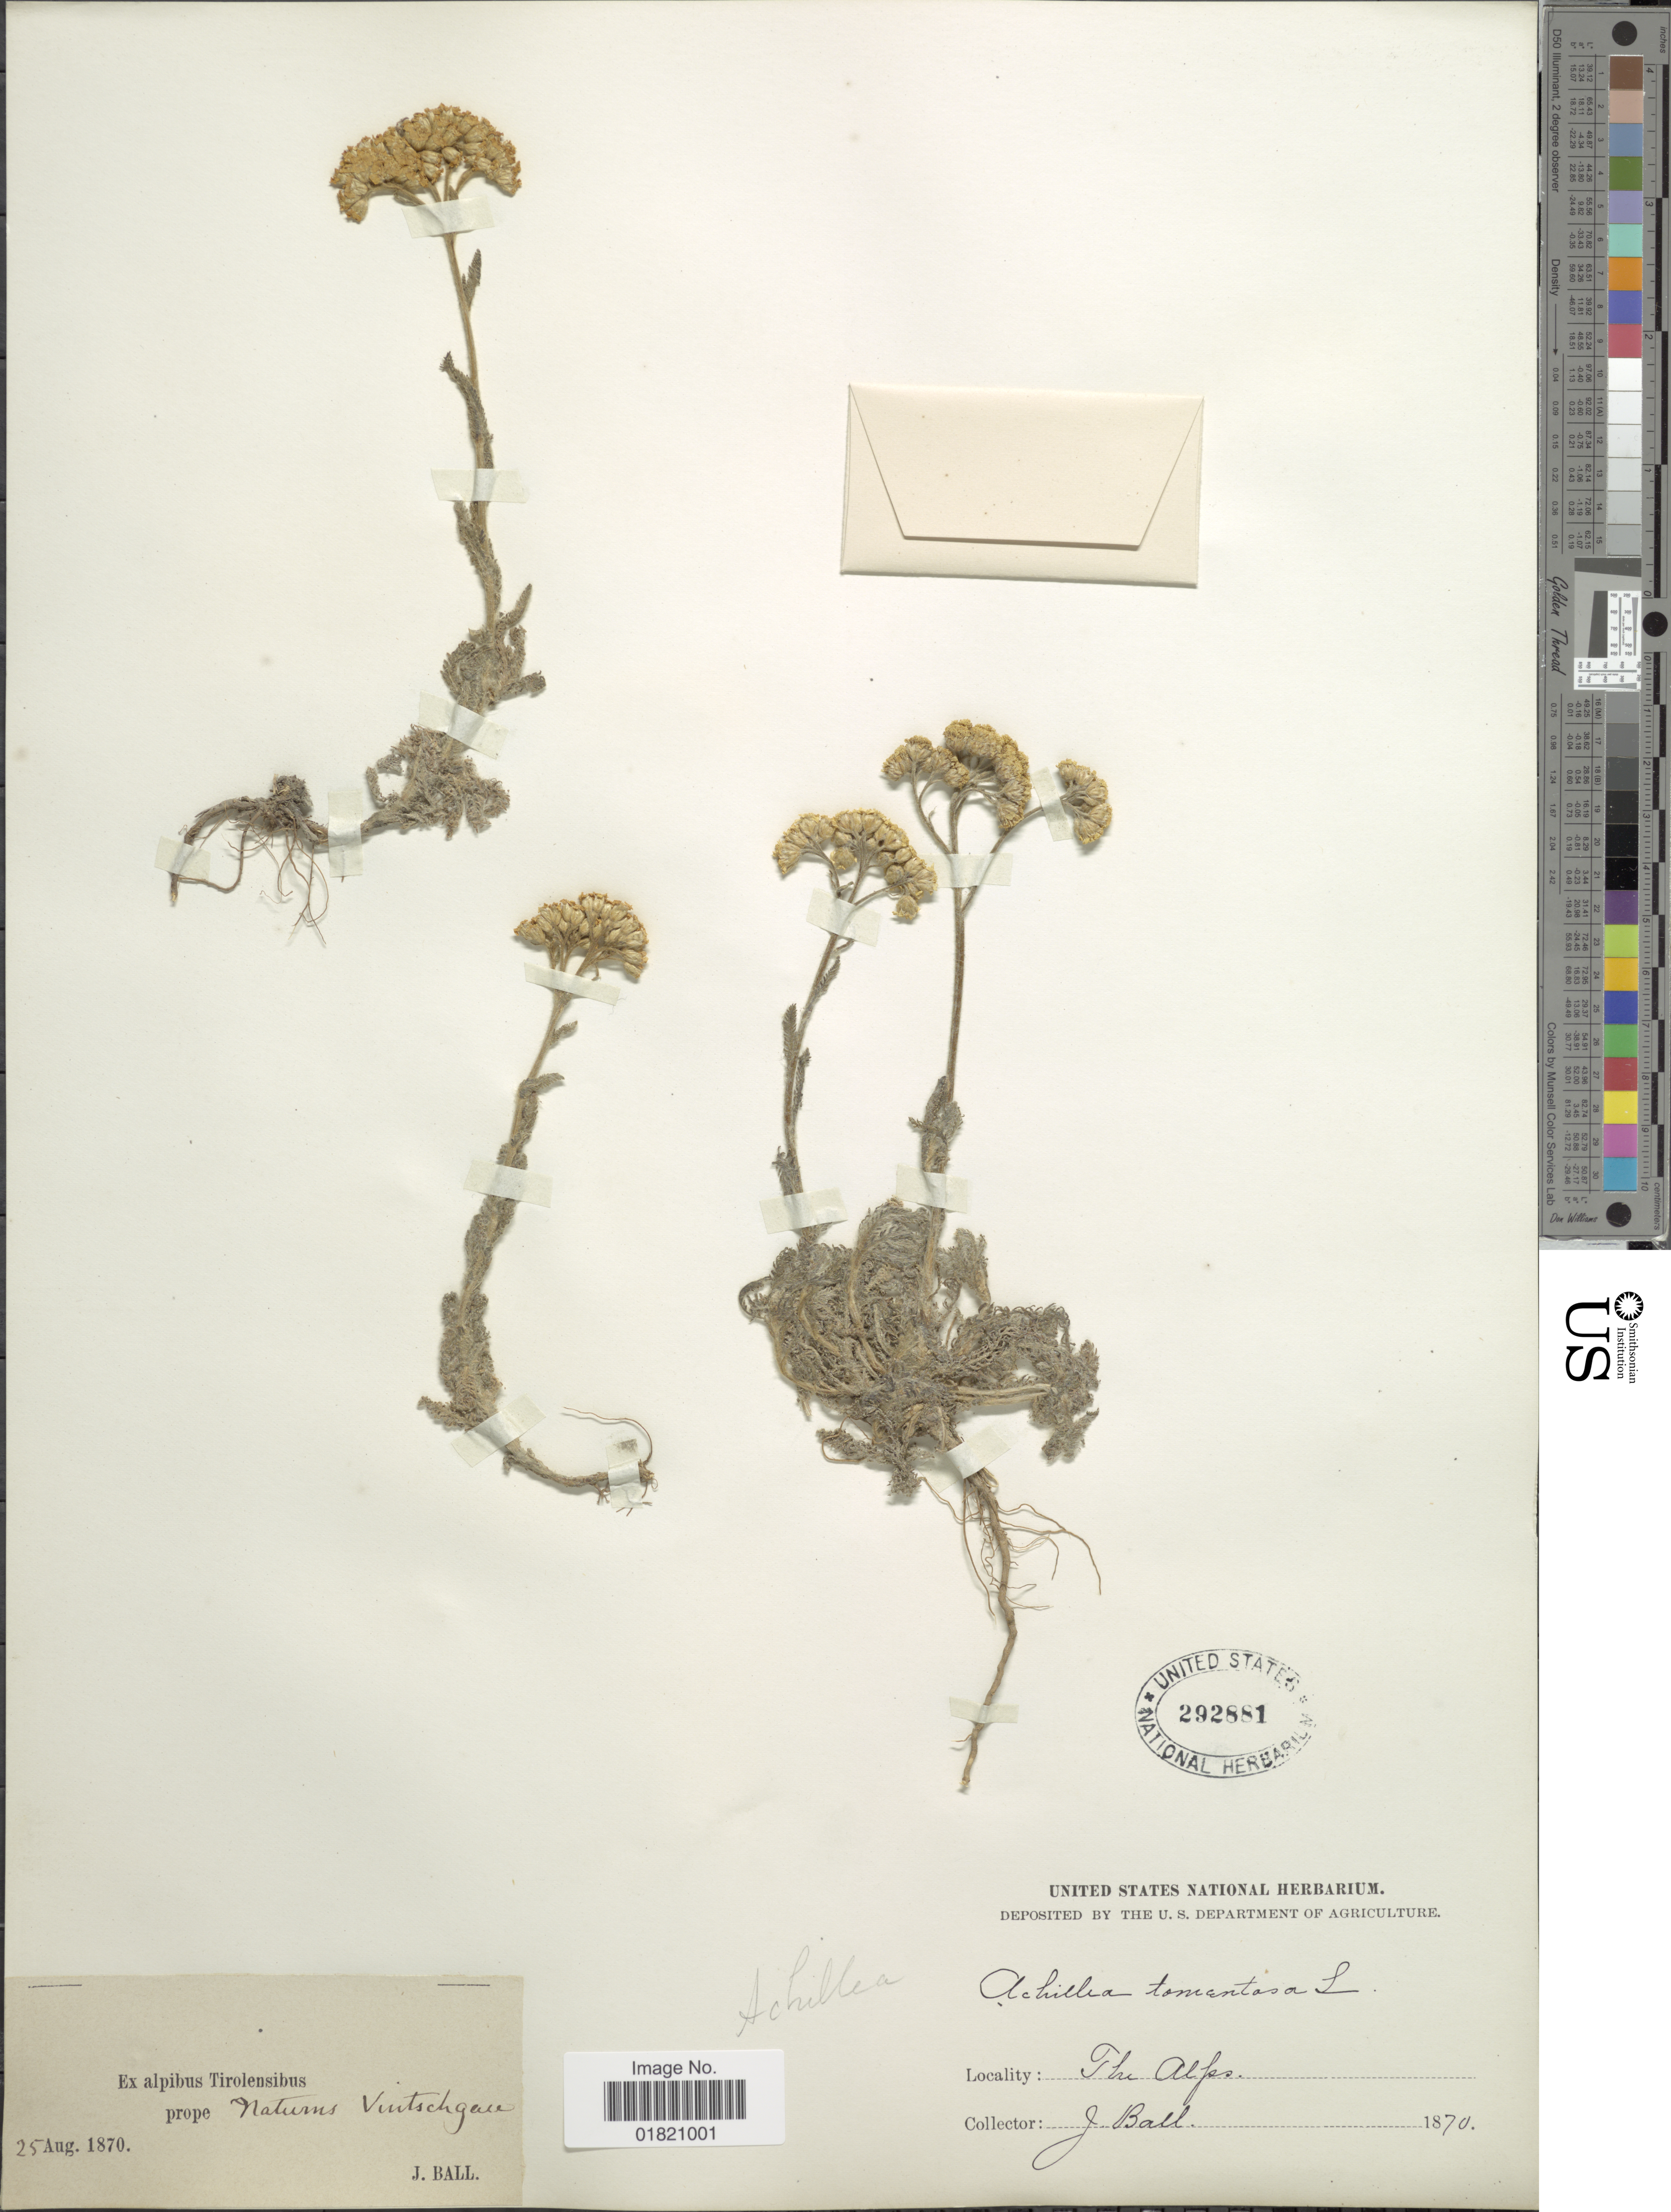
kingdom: Plantae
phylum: Tracheophyta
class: Magnoliopsida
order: Asterales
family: Asteraceae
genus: Achillea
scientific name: Achillea tomentosa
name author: L.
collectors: J. Ball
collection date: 1870-08-25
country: Italy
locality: Ex alpibus Tirolensibus prope naturns Vinschgau. The Alps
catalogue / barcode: US 292881